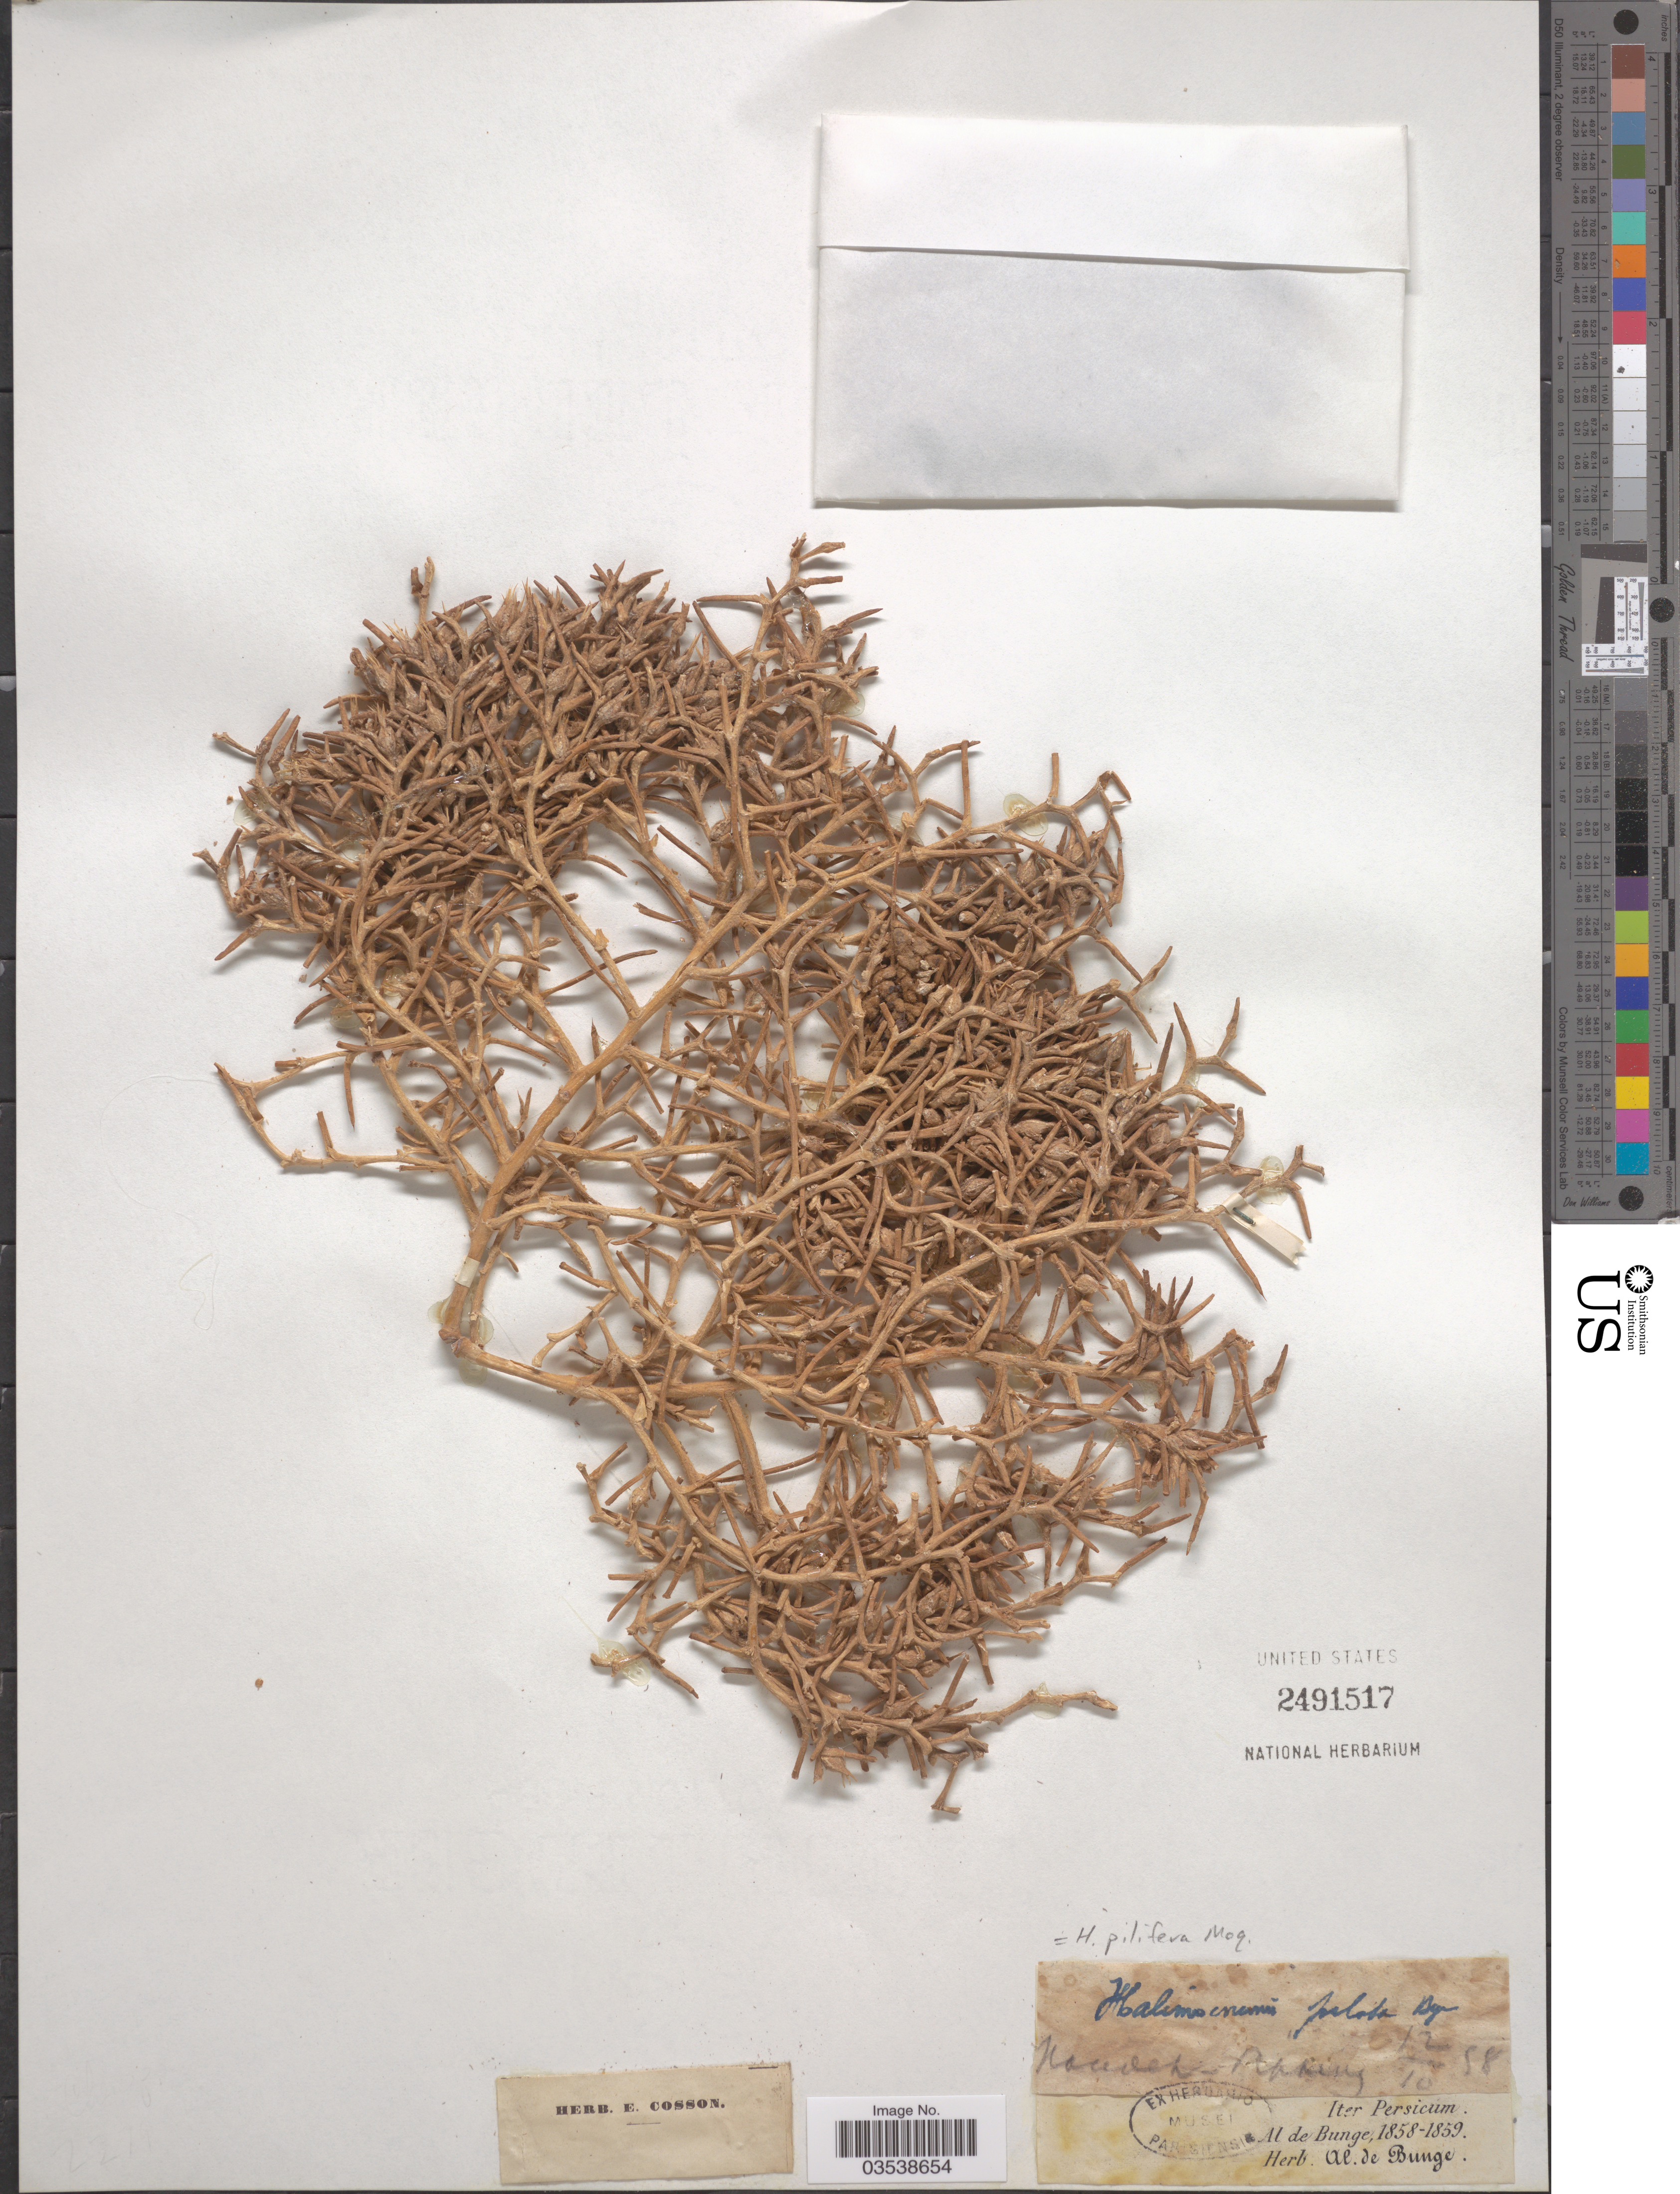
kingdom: Plantae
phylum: Tracheophyta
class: Magnoliopsida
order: Caryophyllales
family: Amaranthaceae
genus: Halimocnemis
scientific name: Halimocnemis pilifera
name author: Moq.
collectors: A. de Bunge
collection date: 1858-10-12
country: Iran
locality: Nouvek-Abbing. [interpreted] Iter Persicum.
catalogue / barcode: US 2491517